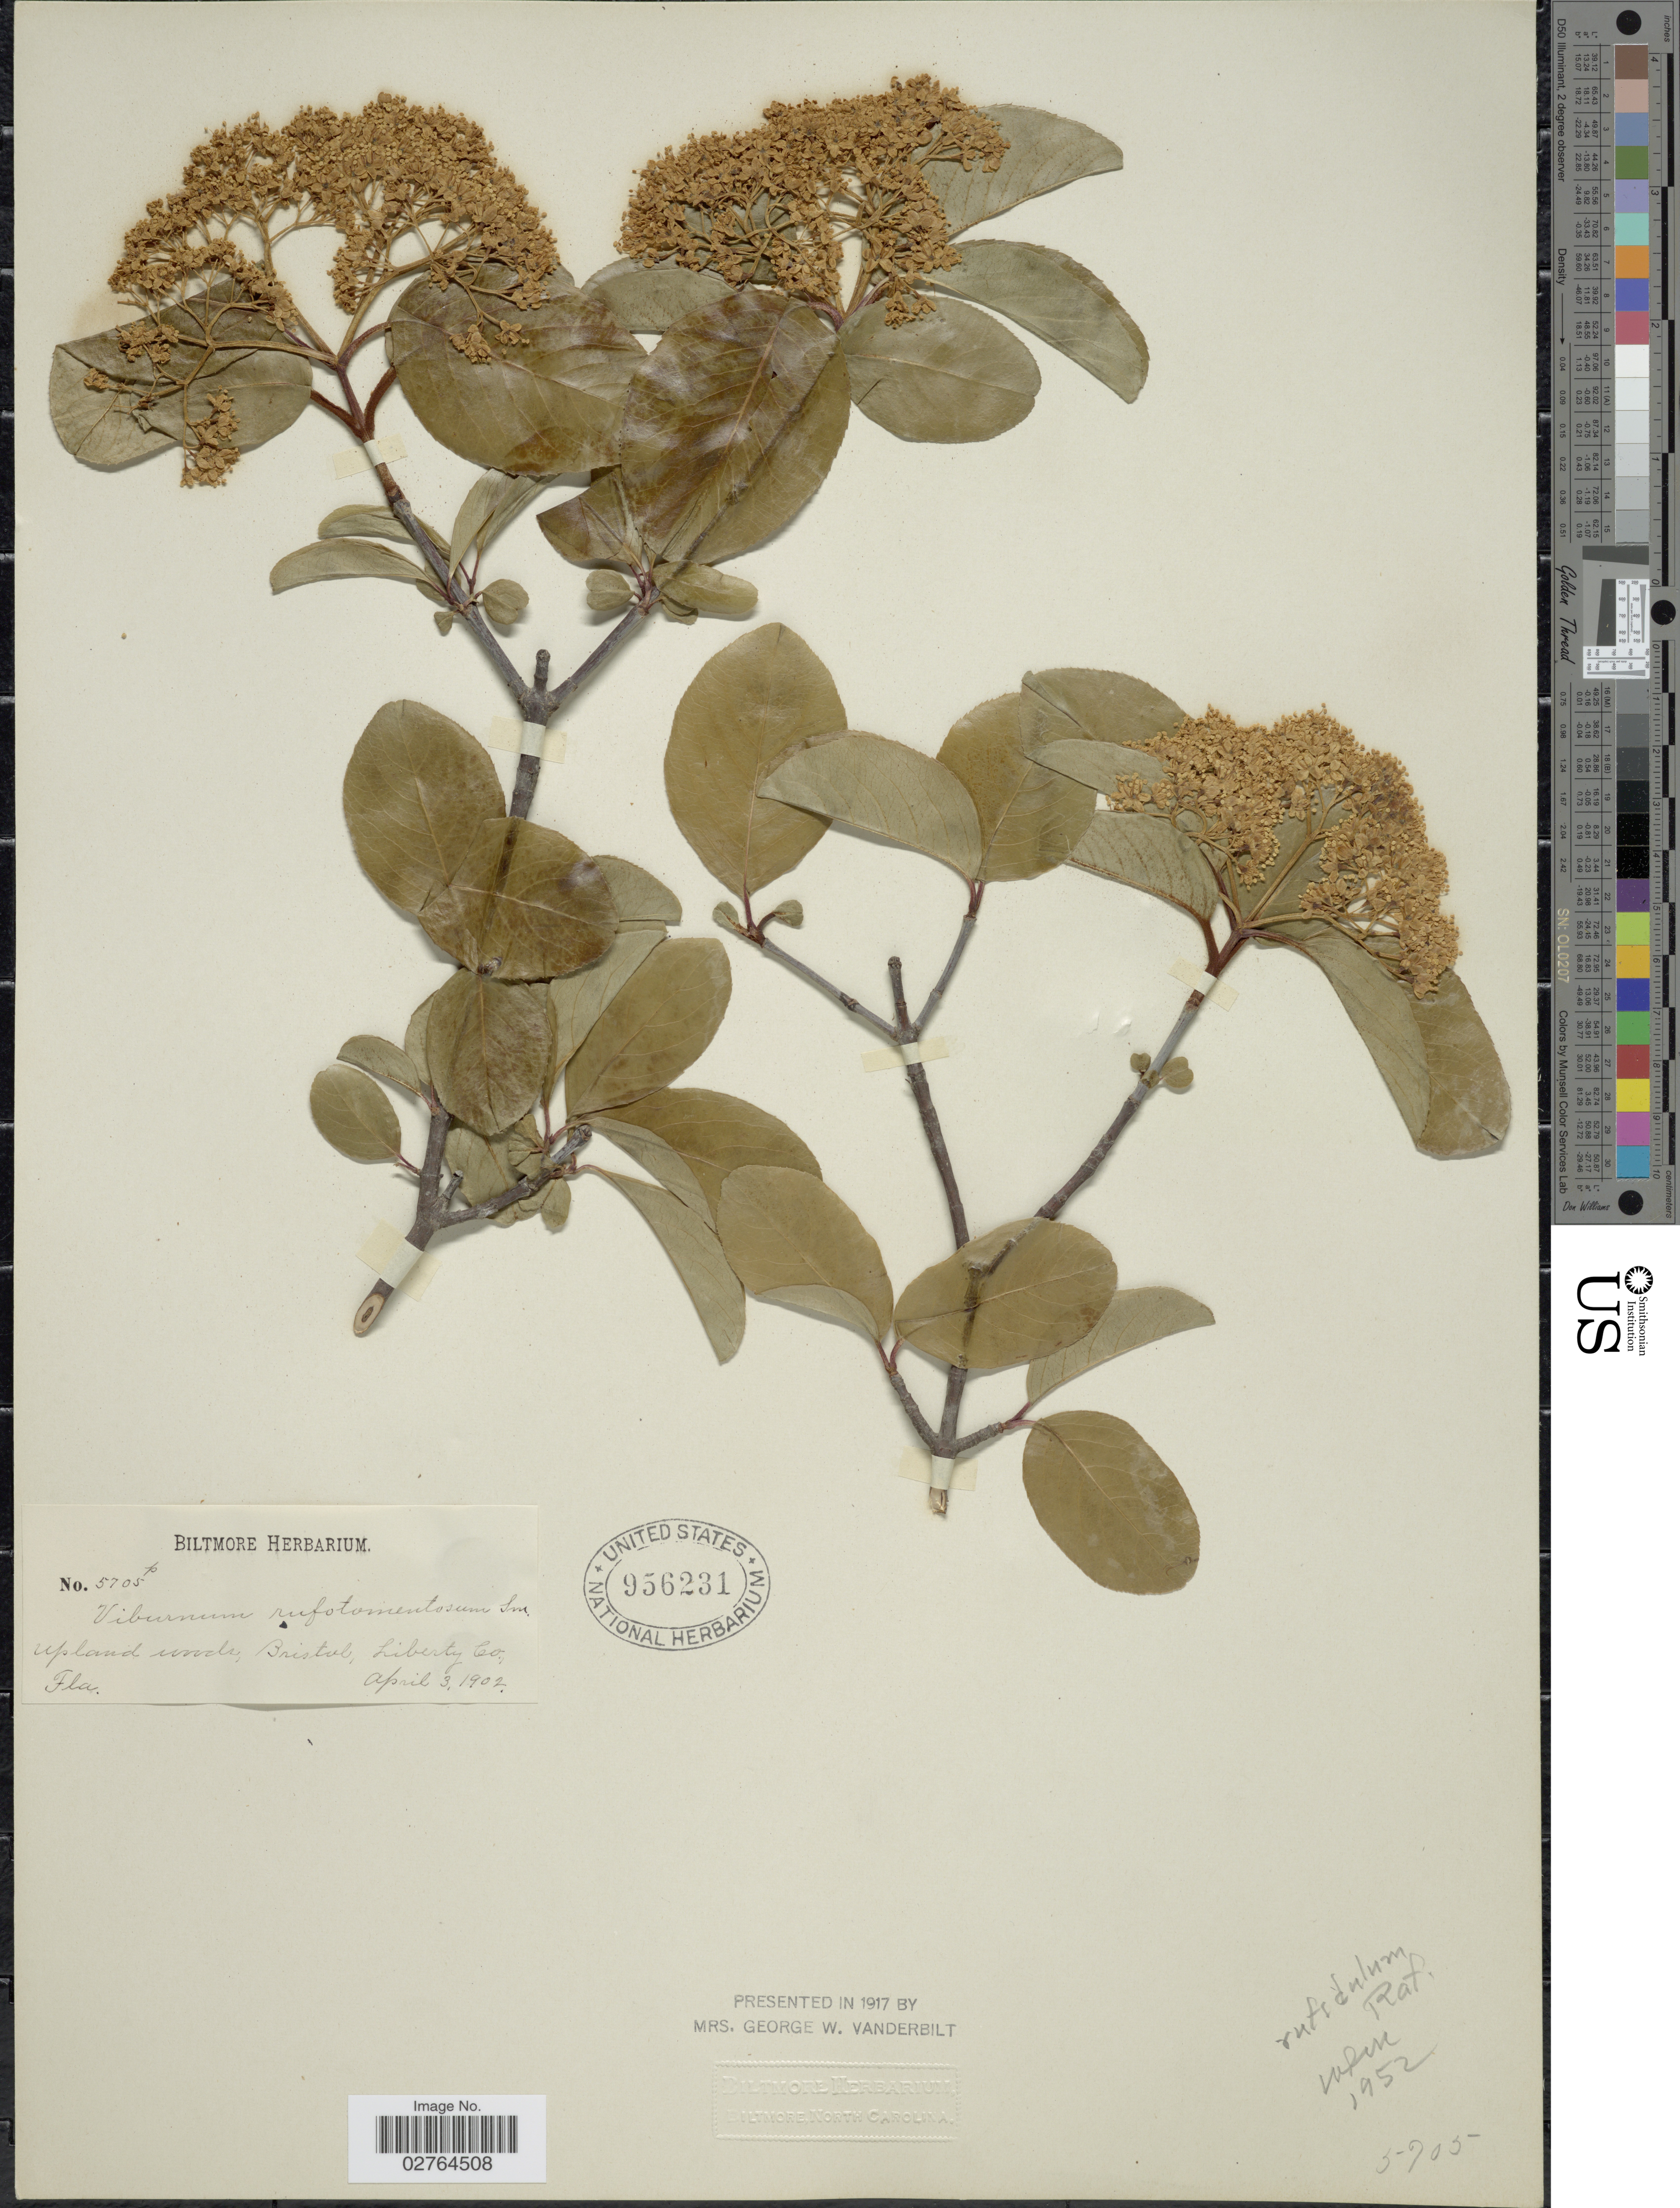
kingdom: Plantae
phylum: Tracheophyta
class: Magnoliopsida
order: Dipsacales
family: Viburnaceae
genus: Viburnum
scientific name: Viburnum rufidulum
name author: Raf.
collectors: ex herb. Biltmore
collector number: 5705p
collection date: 1902-04-03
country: United States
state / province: Florida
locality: Bristol, Liberty Co.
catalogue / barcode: US 956231